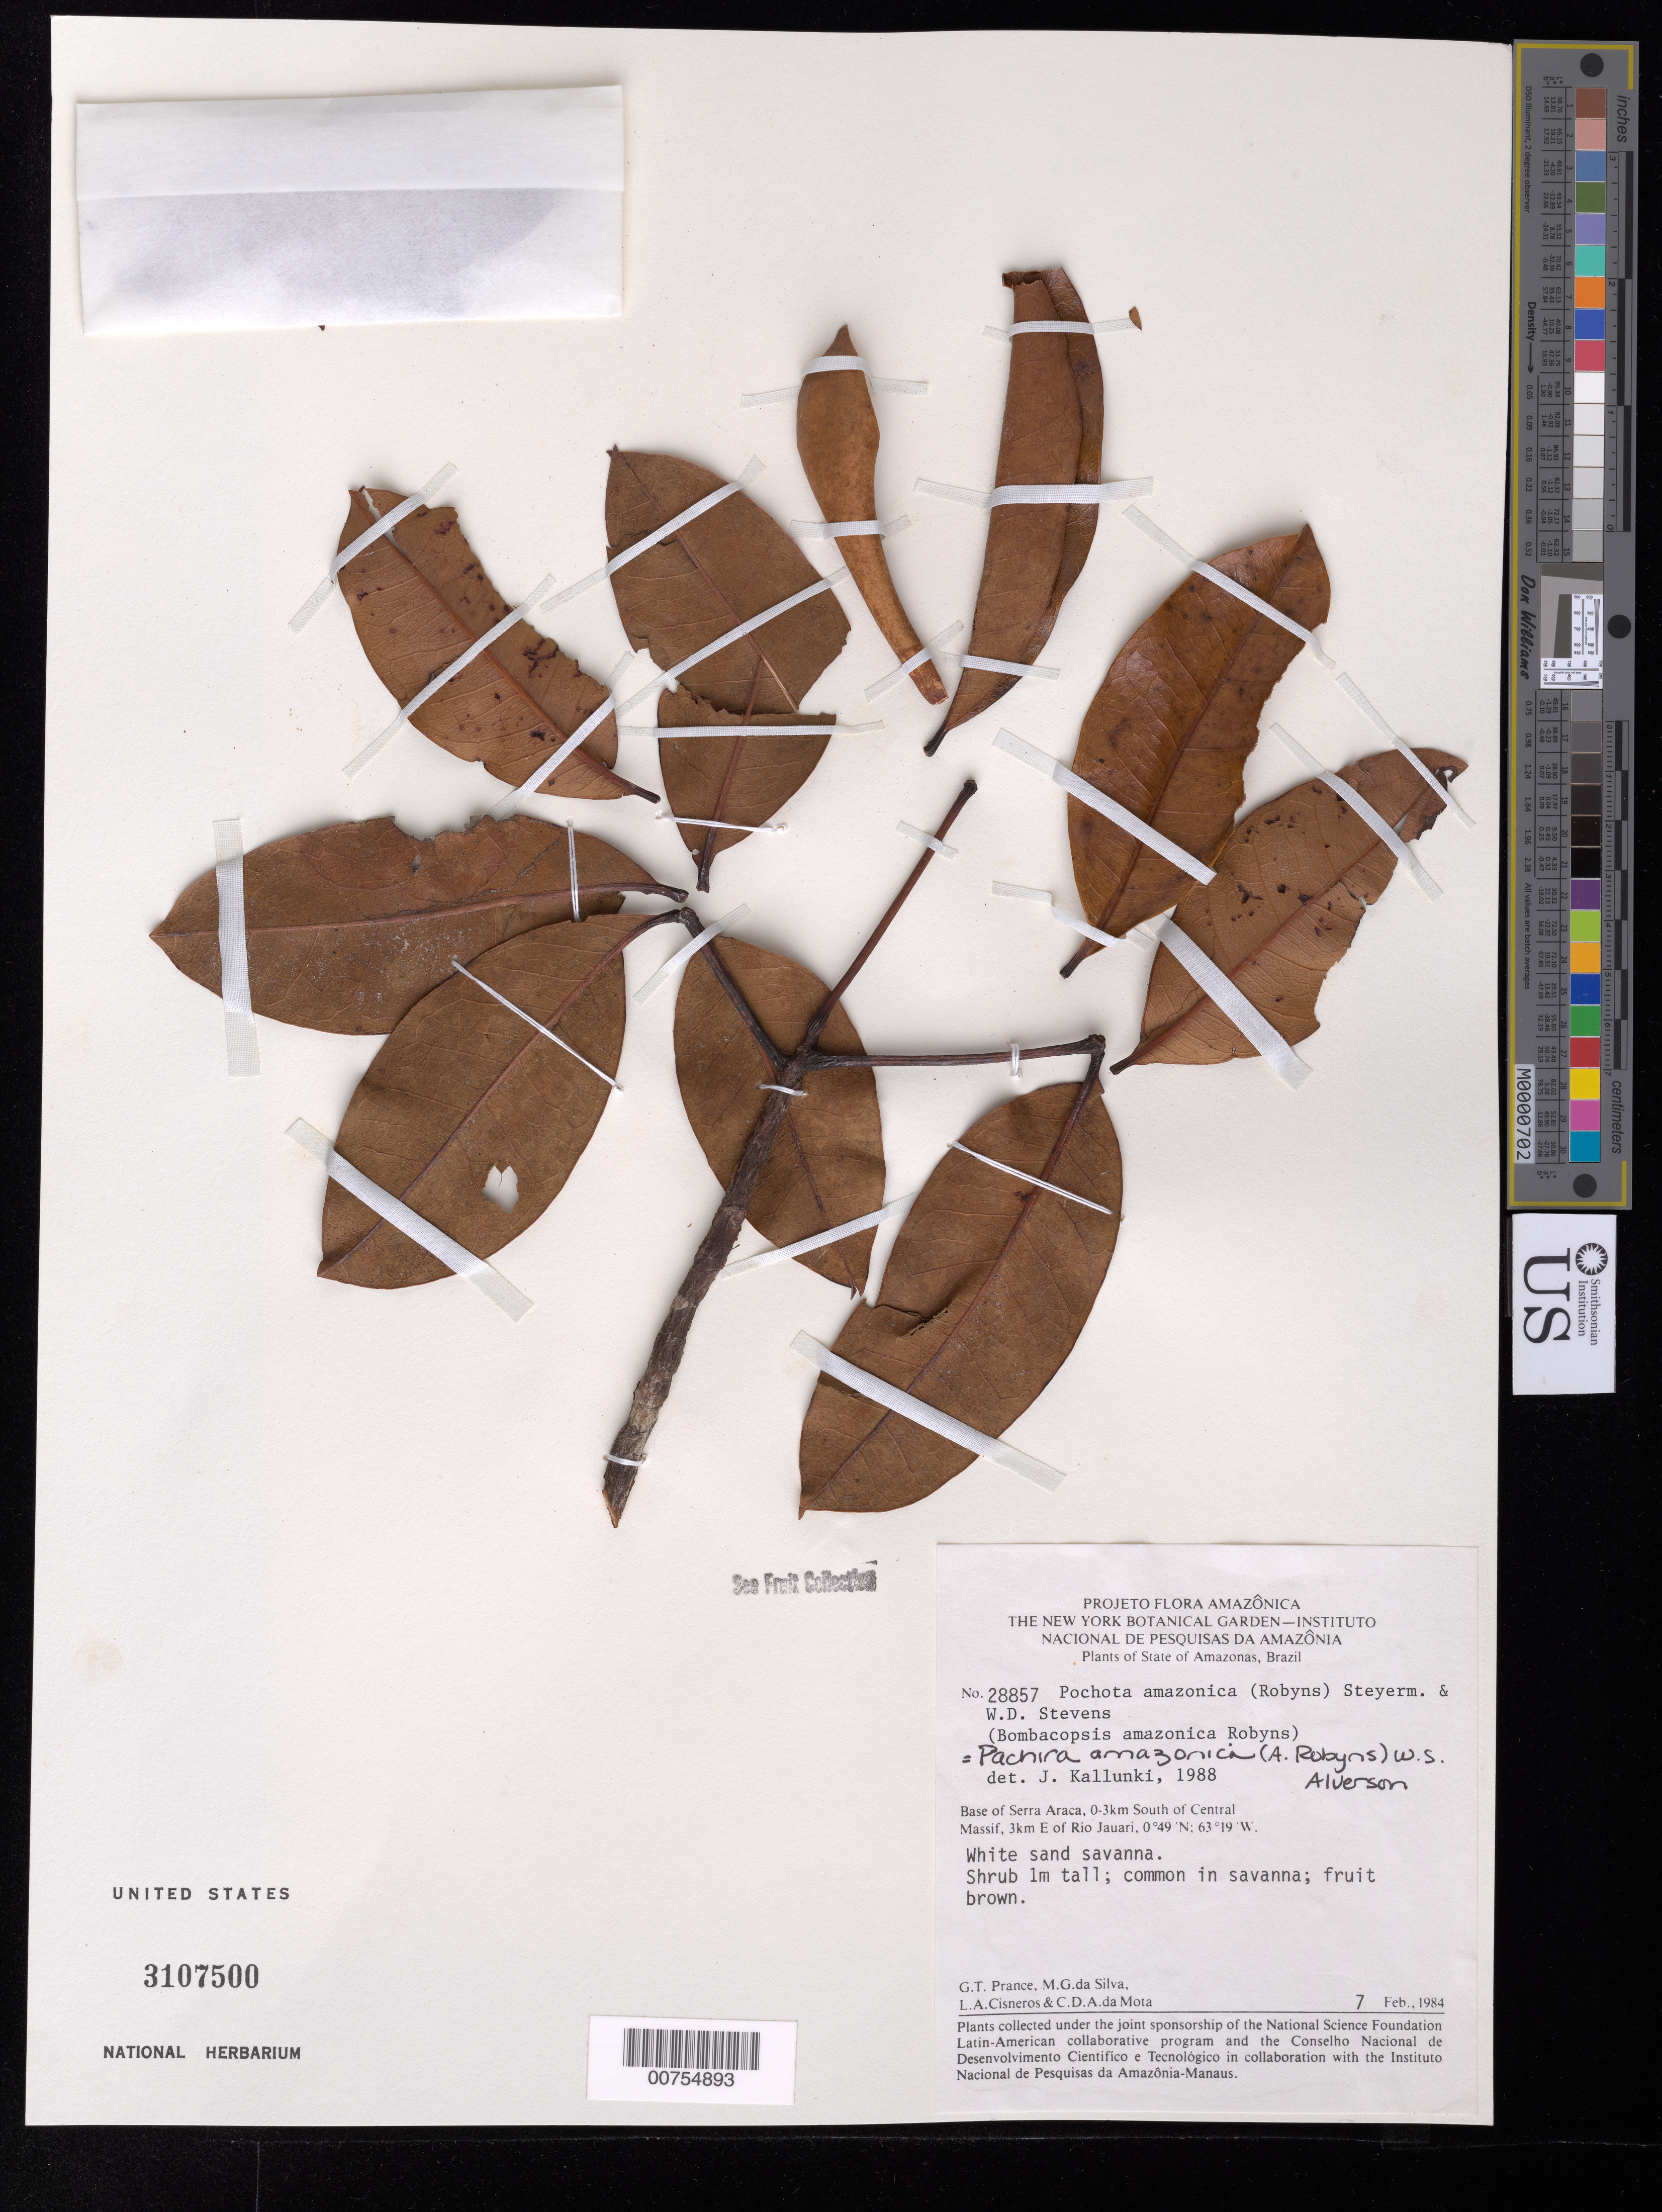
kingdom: Plantae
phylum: Tracheophyta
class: Magnoliopsida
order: Malvales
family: Malvaceae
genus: Pachira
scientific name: Pachira amazonica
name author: (A. Robyns) W.S. Alverson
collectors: G. T. Prance & et al.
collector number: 28857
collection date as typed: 07 Feb 1984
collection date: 1984-02-07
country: Brazil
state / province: Amazonas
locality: Base of Serra Araca, 0-3 km S of Central Massif, 3 km E of Rio Jauari.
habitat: White sand savanna.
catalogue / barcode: US 3107500